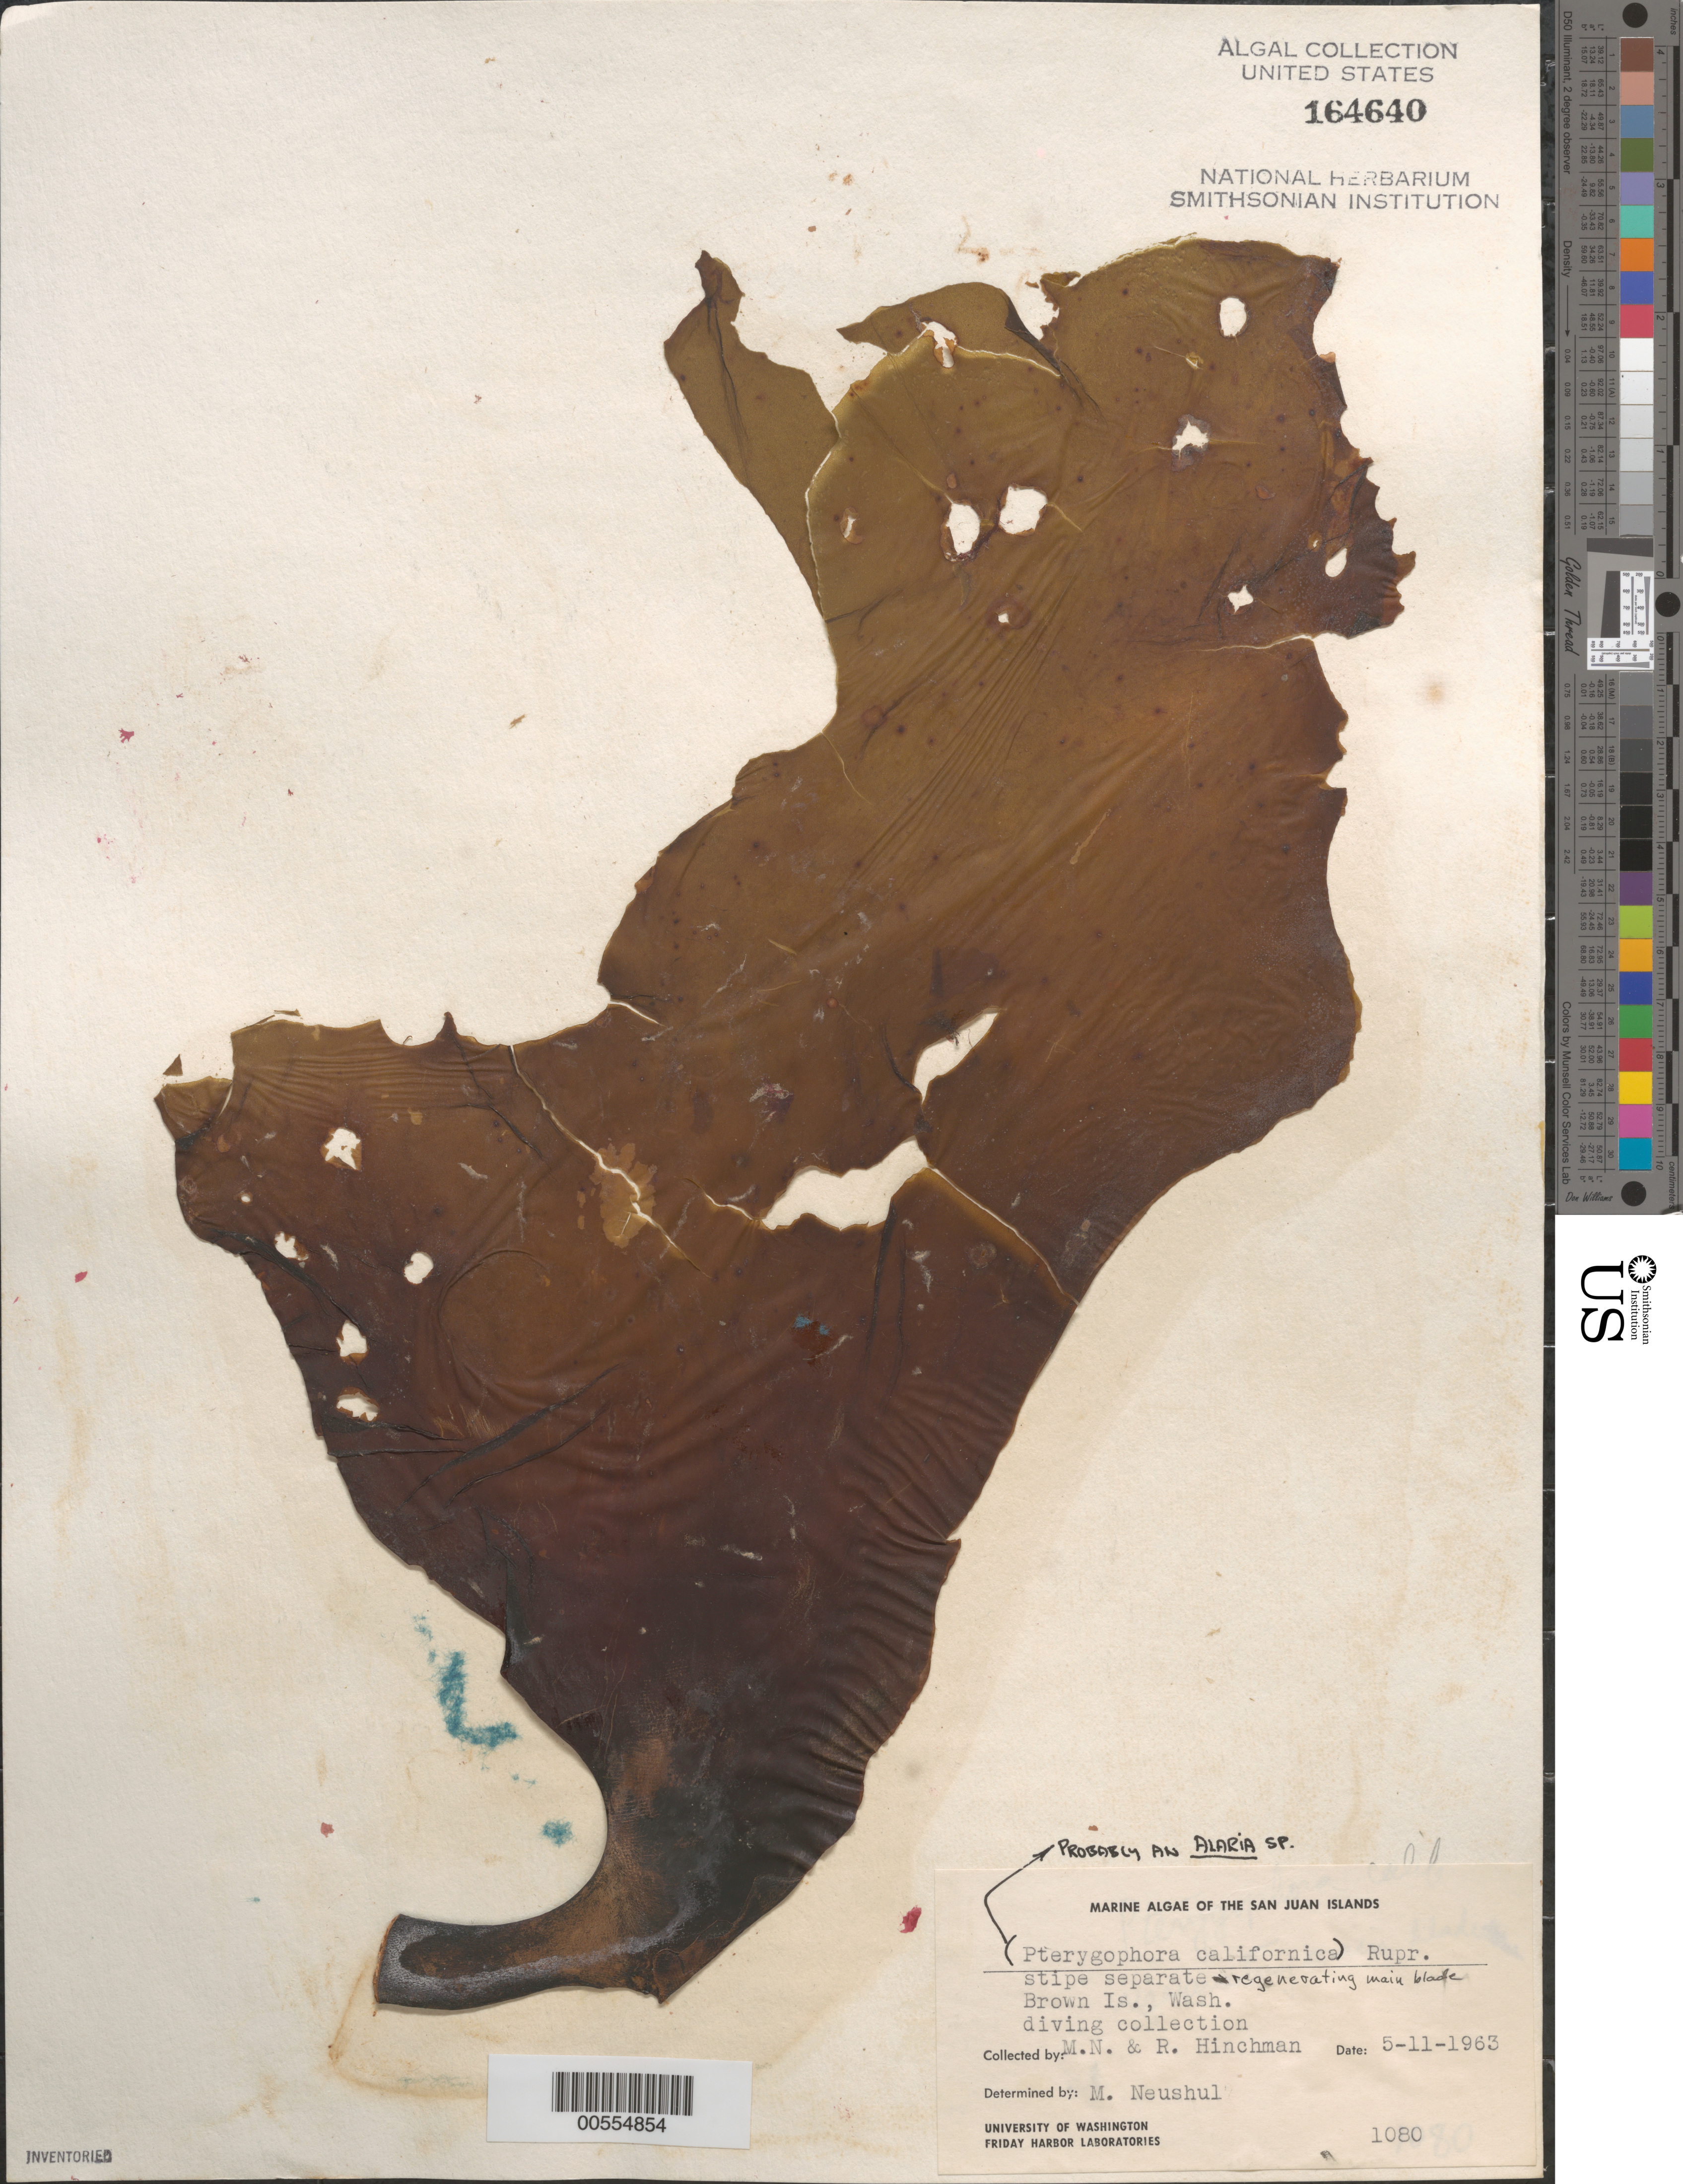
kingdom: Chromista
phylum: Ochrophyta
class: Phaeophyceae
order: Laminariales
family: Alariaceae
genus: Alaria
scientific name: Alaria sp.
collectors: M. Neushul & R. Hinchman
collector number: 1080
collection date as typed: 11 May 1963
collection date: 1963-05-11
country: United States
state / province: Washington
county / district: San Juan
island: Brown Island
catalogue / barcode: US 164640